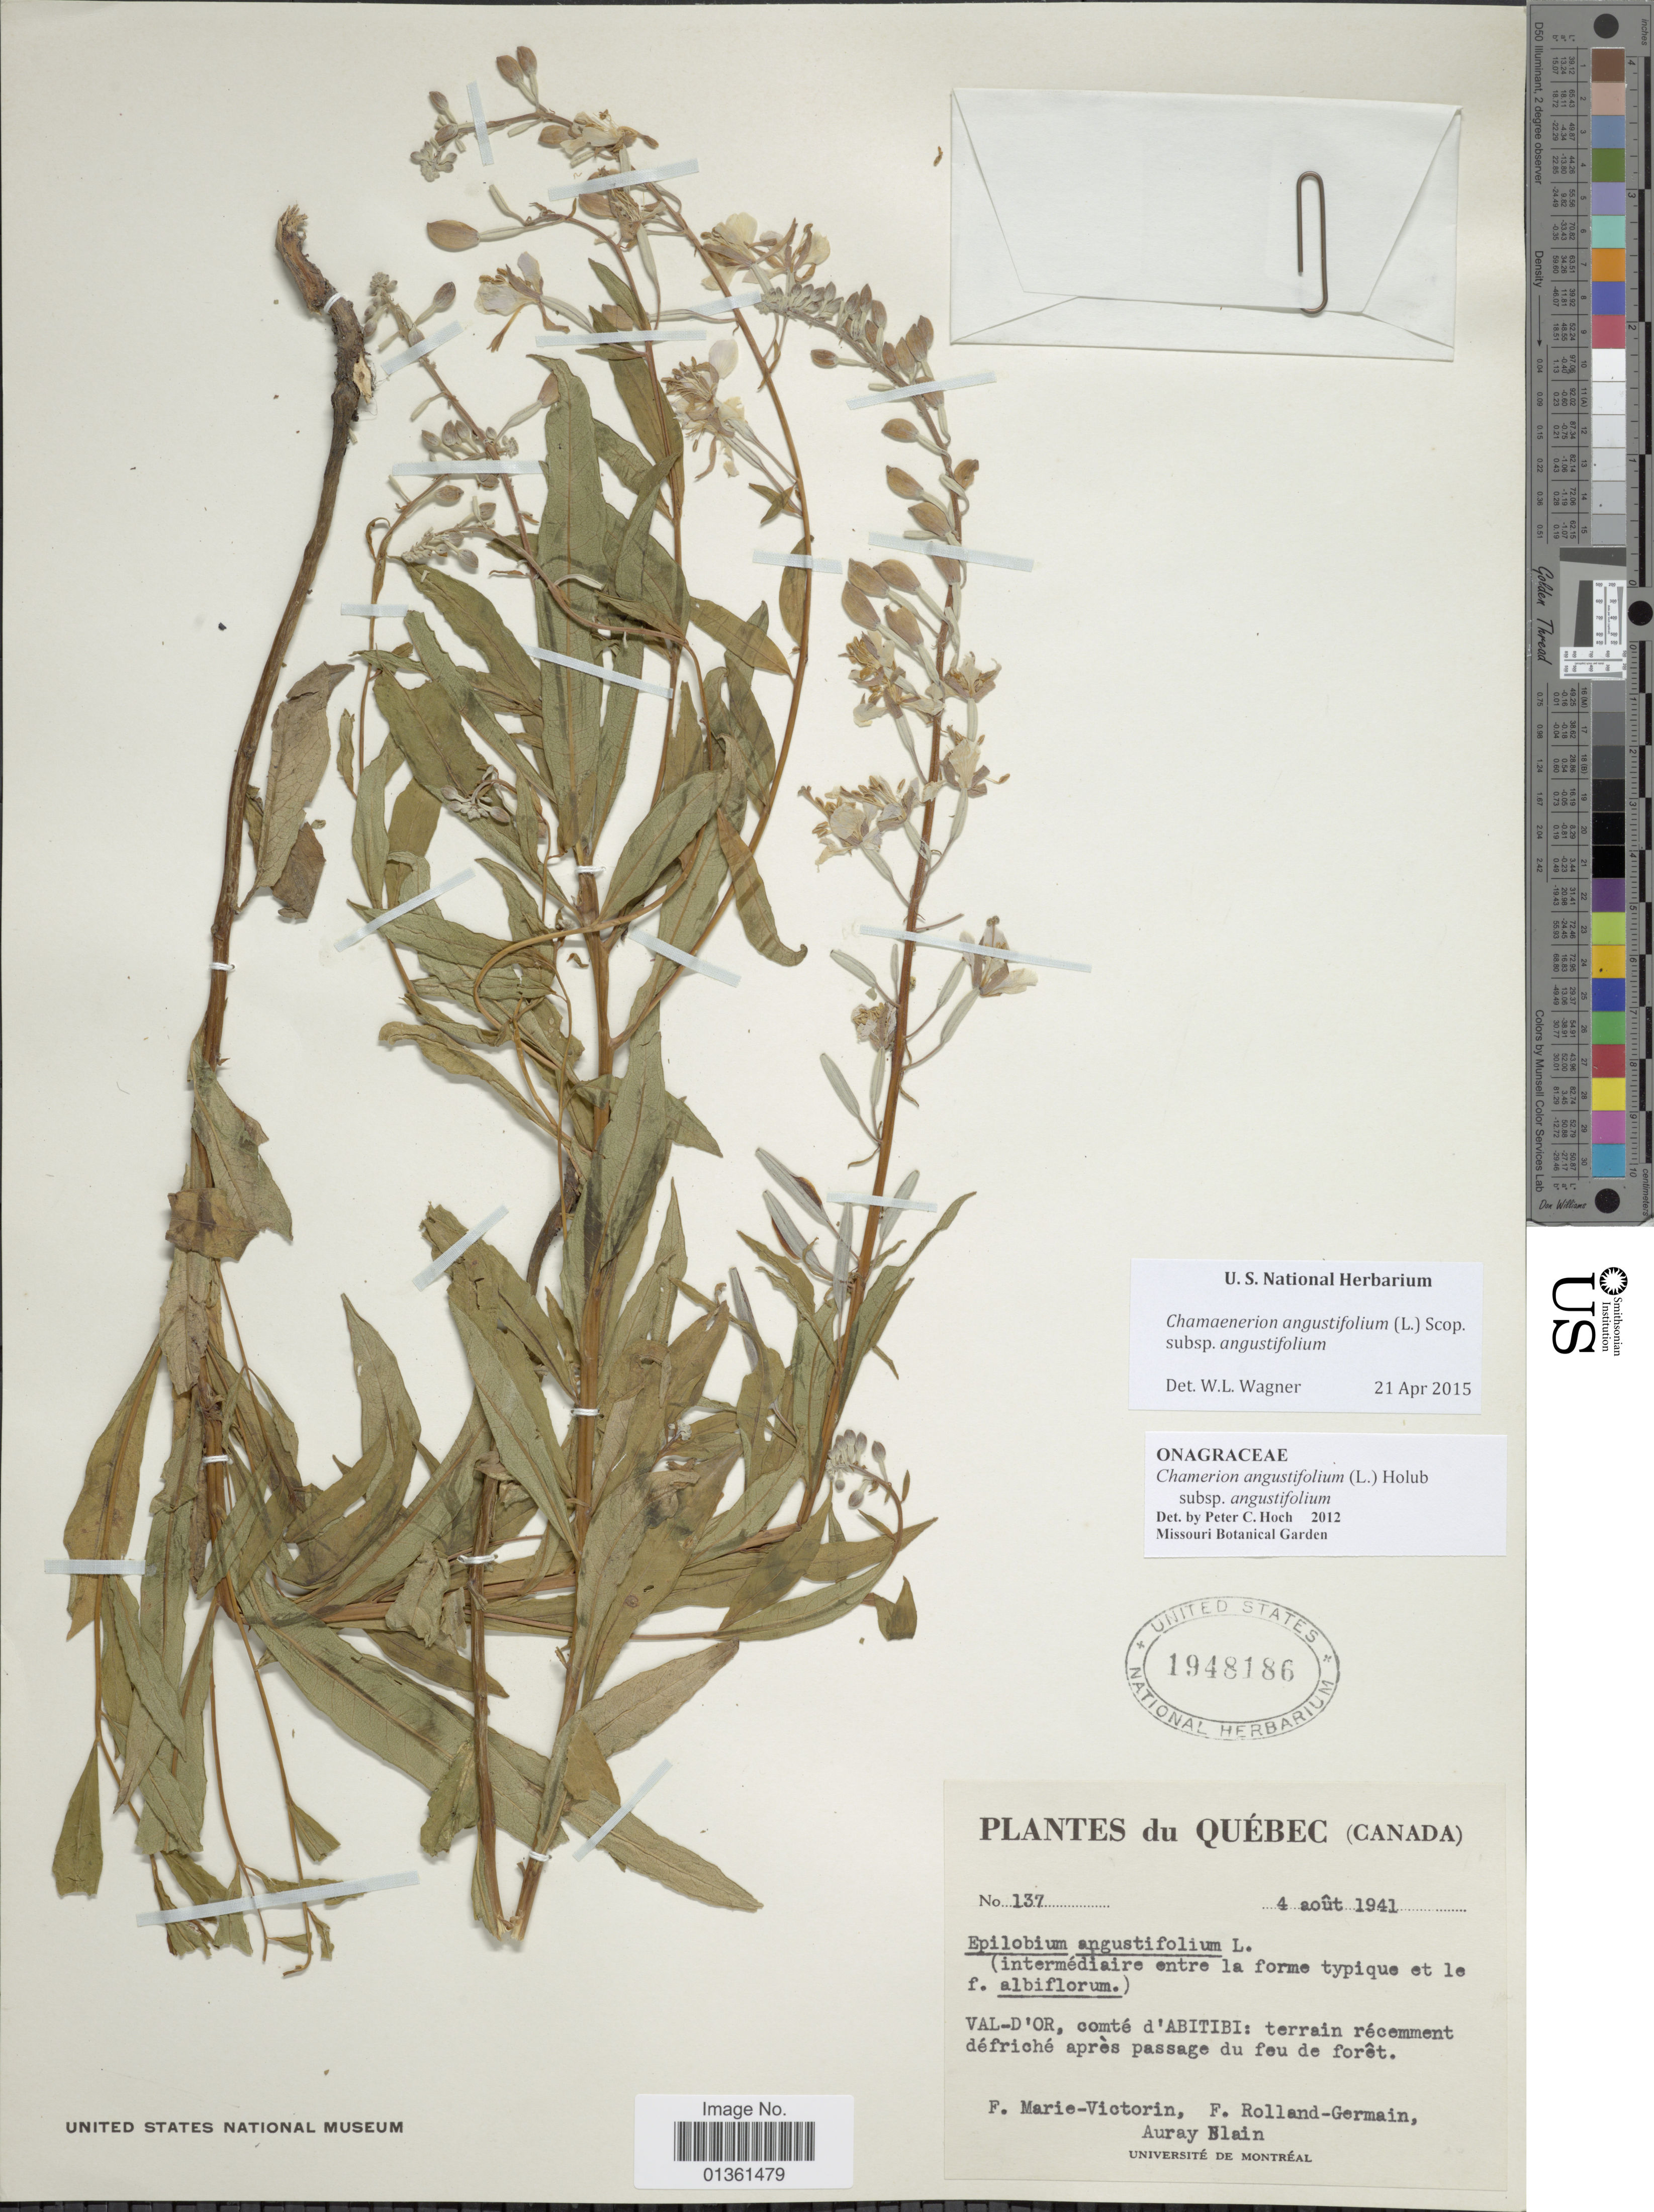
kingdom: Plantae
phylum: Tracheophyta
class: Magnoliopsida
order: Myrtales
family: Onagraceae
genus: Chamaenerion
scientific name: Chamaenerion angustifolium subsp. angustifolium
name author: (L.) Scop.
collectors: Fr. Marie-Victorin, Rolland-Germain & A. Elain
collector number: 137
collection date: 1941-08-04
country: Canada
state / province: Quebec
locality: Val-D'Or, comté d'Abitibi.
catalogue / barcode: US 1948186